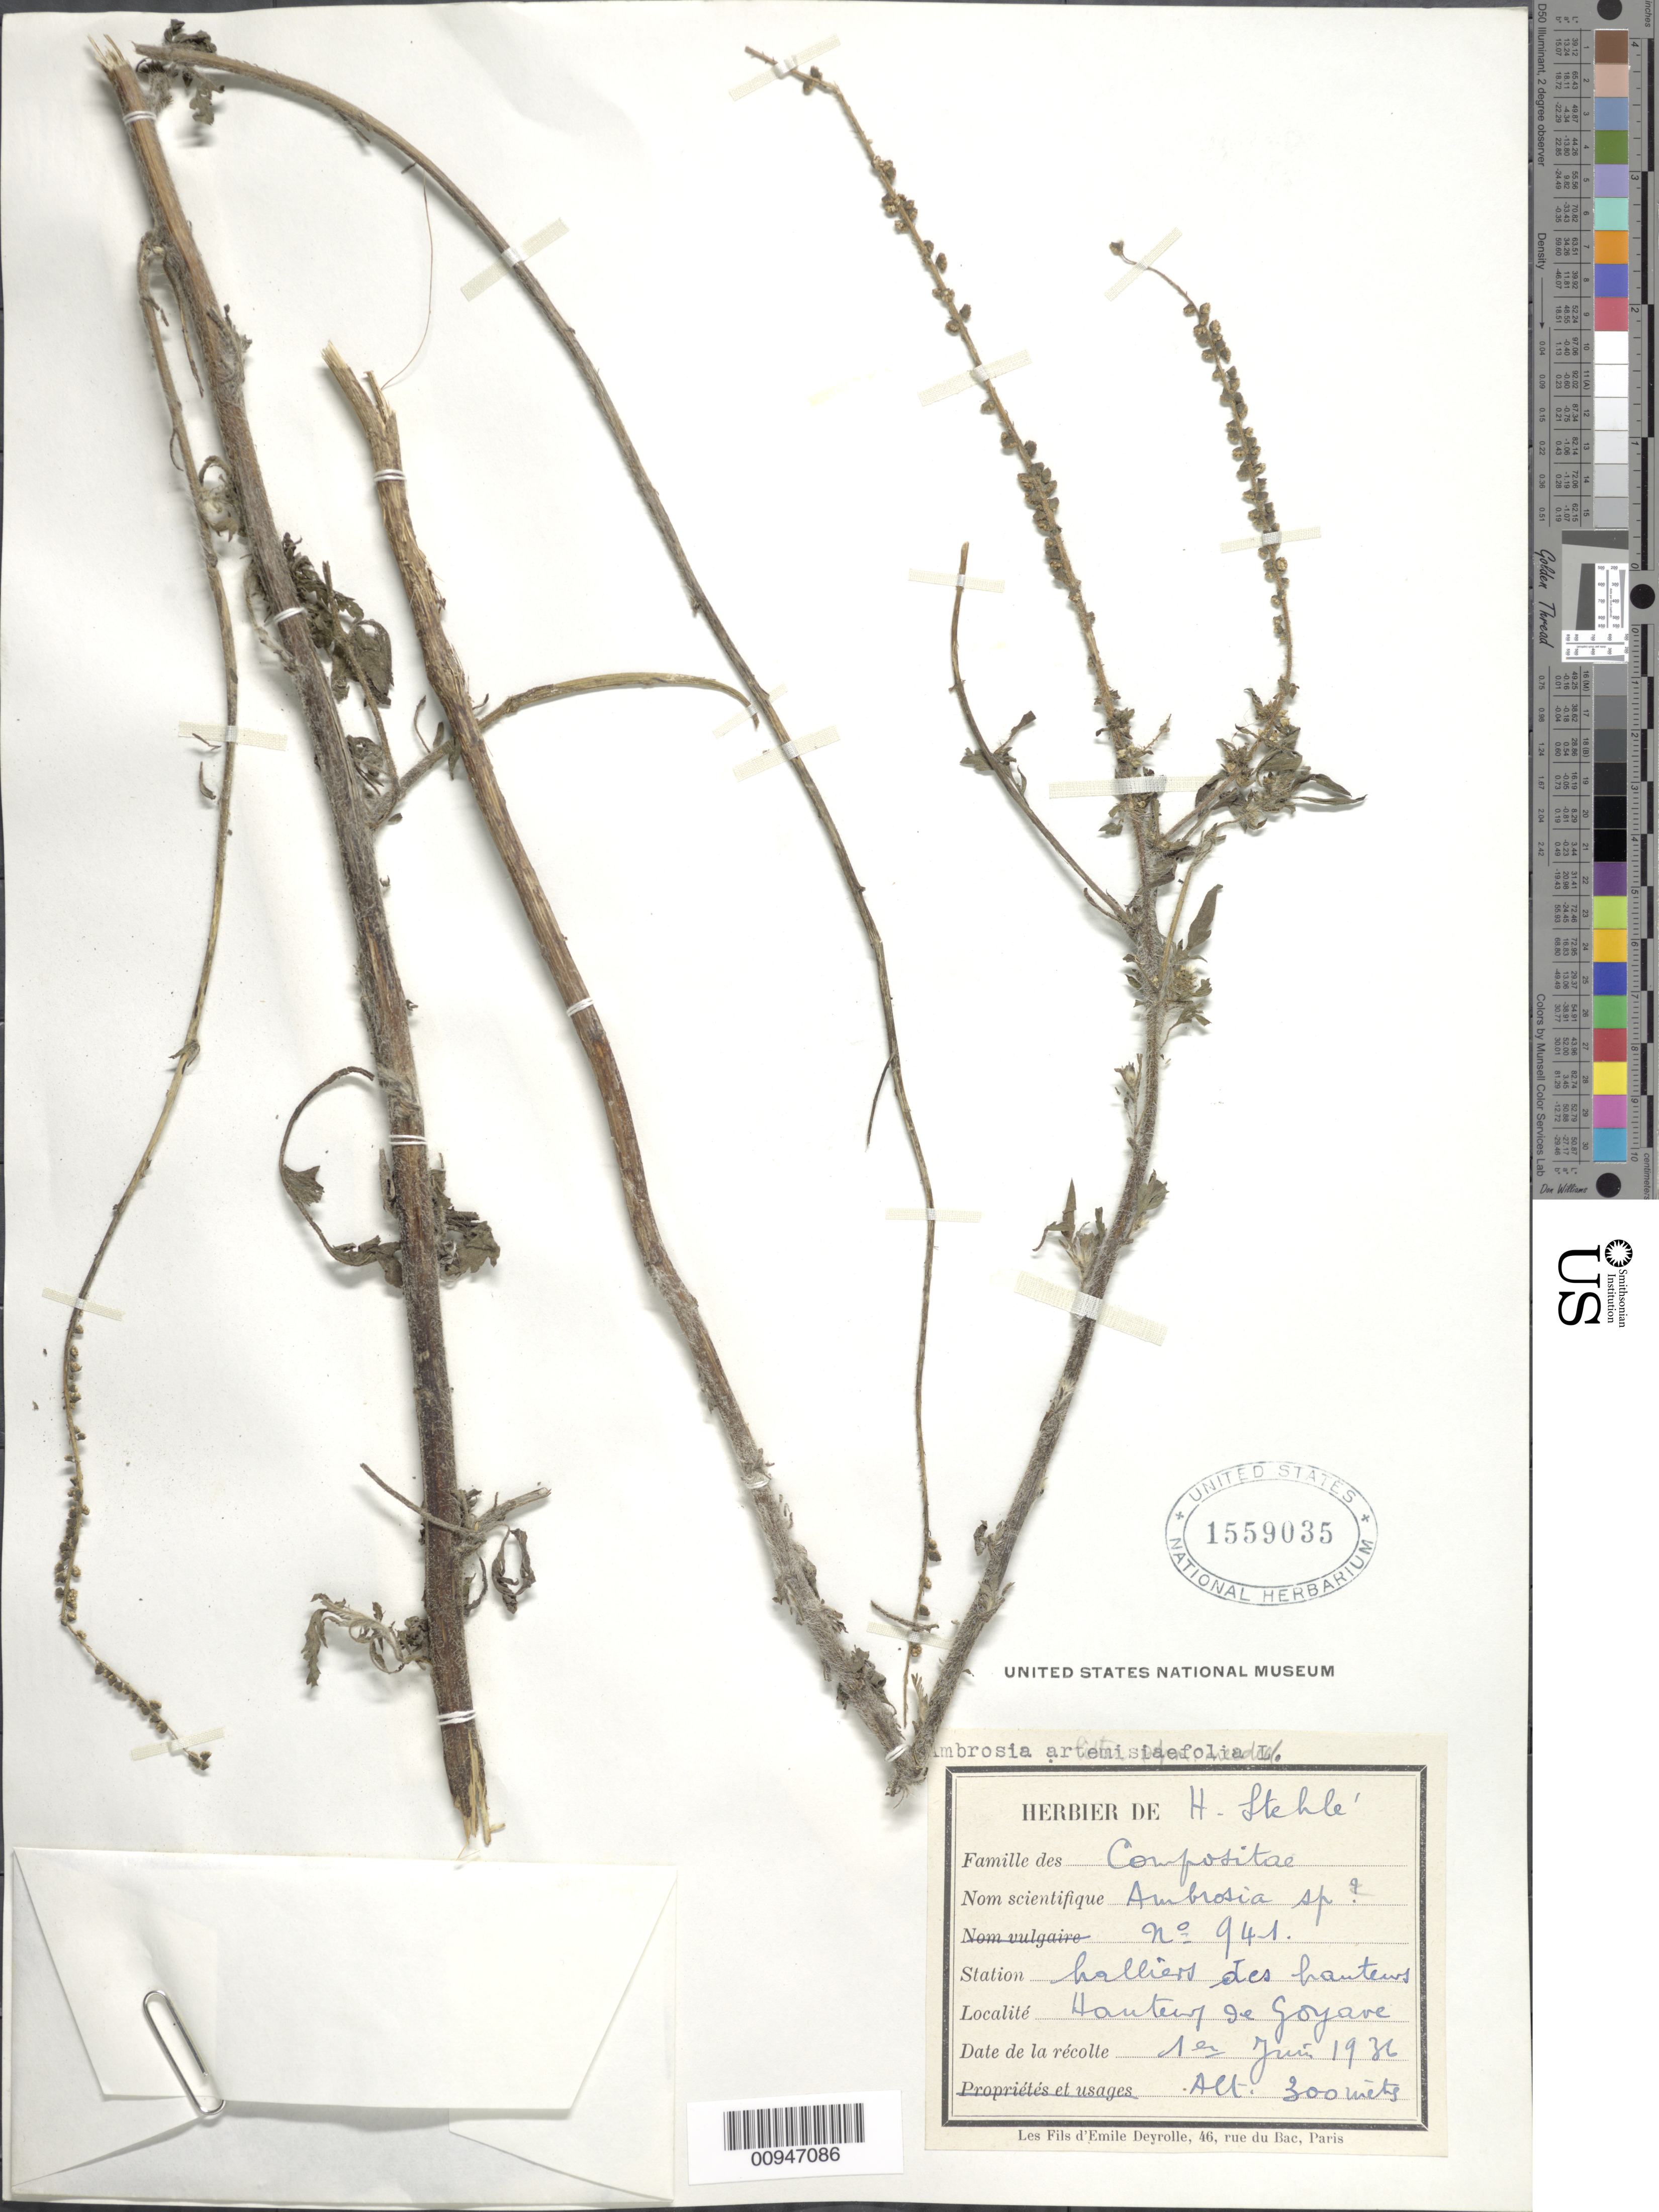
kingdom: Plantae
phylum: Tracheophyta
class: Magnoliopsida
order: Asterales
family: Asteraceae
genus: Ambrosia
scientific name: Ambrosia artemisiifolia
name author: L.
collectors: H. Stehlé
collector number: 941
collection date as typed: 01 Jun 1936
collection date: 1936-06-01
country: Guadeloupe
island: Basse Terre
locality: Hauteurs de Goyave, halliers des hauteurs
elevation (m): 300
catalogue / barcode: US 1559035